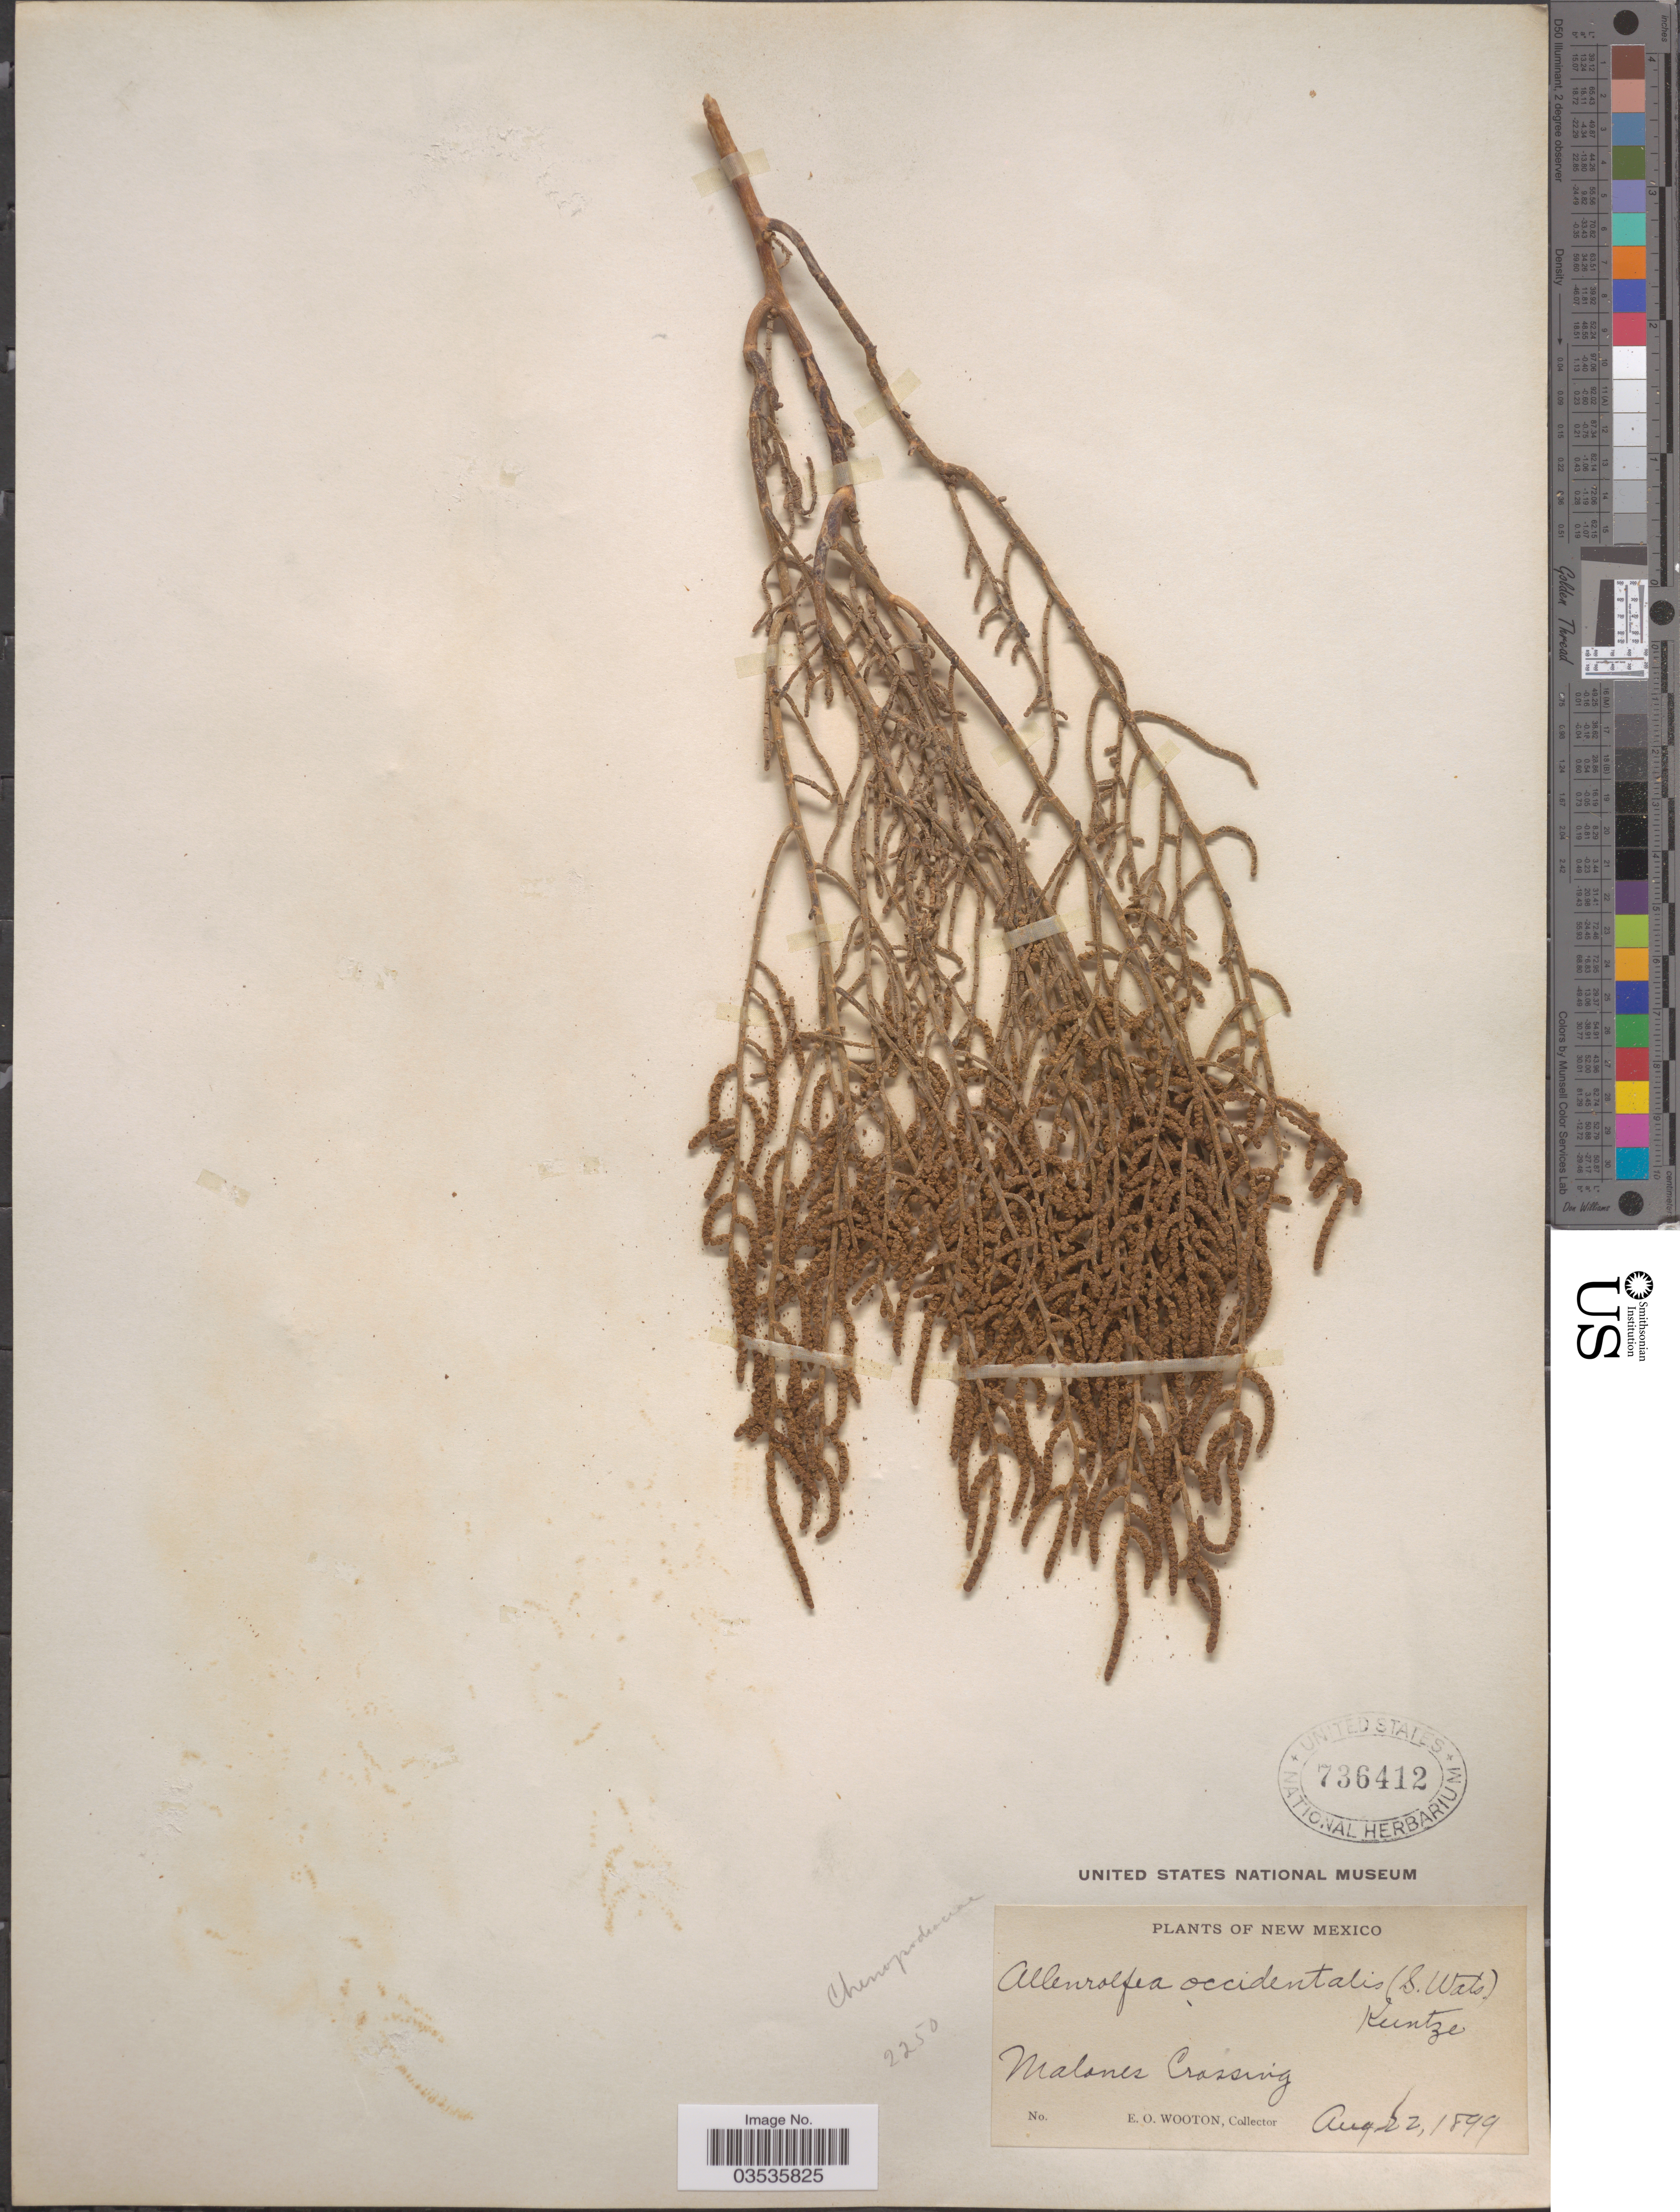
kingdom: Plantae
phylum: Tracheophyta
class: Magnoliopsida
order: Caryophyllales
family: Amaranthaceae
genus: Allenrolfea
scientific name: Allenrolfea occidentalis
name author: (S. Watson) Kuntze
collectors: E. O. Wooton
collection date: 1899-08-22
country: United States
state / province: New Mexico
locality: Malones Crossing.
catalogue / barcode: US 736412